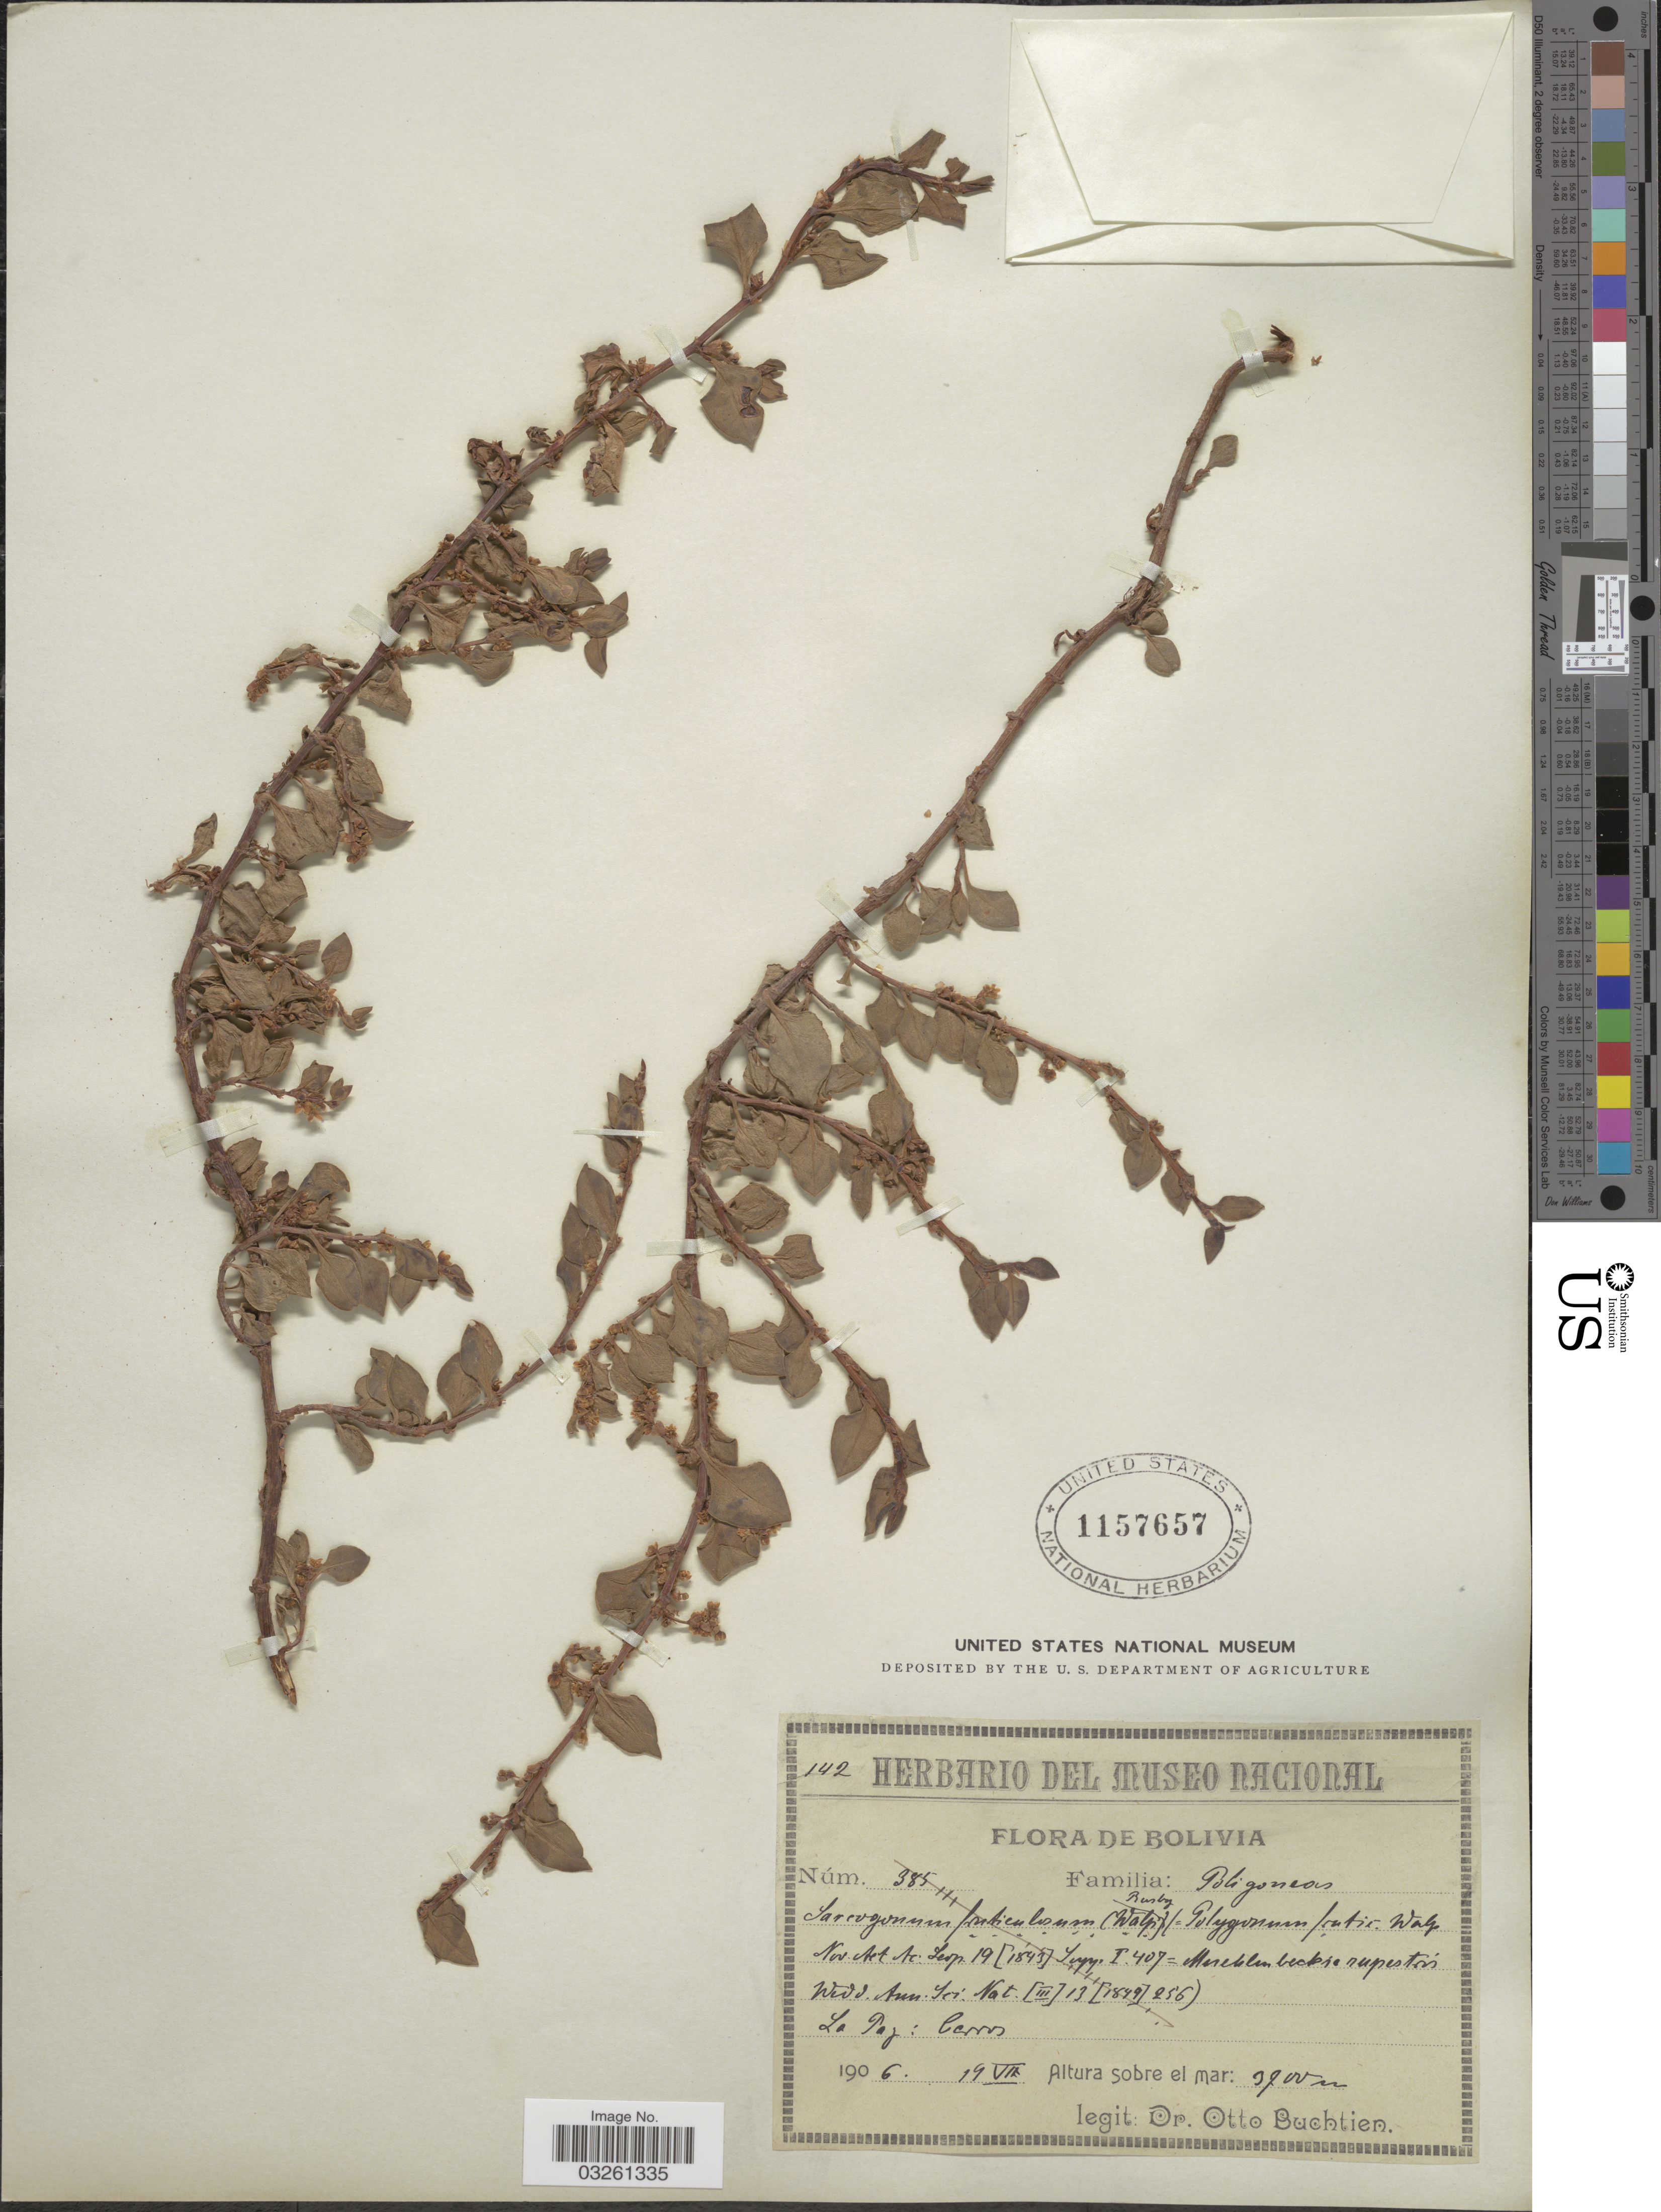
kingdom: Plantae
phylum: Tracheophyta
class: Magnoliopsida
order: Caryophyllales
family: Polygonaceae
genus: Muehlenbeckia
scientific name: Muehlenbeckia fruticulosa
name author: (Walp.) Standl.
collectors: O. Buchtien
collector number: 142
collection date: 1906-07-19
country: Bolivia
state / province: La Paz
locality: Cerros.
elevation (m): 3700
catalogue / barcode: US 1157657